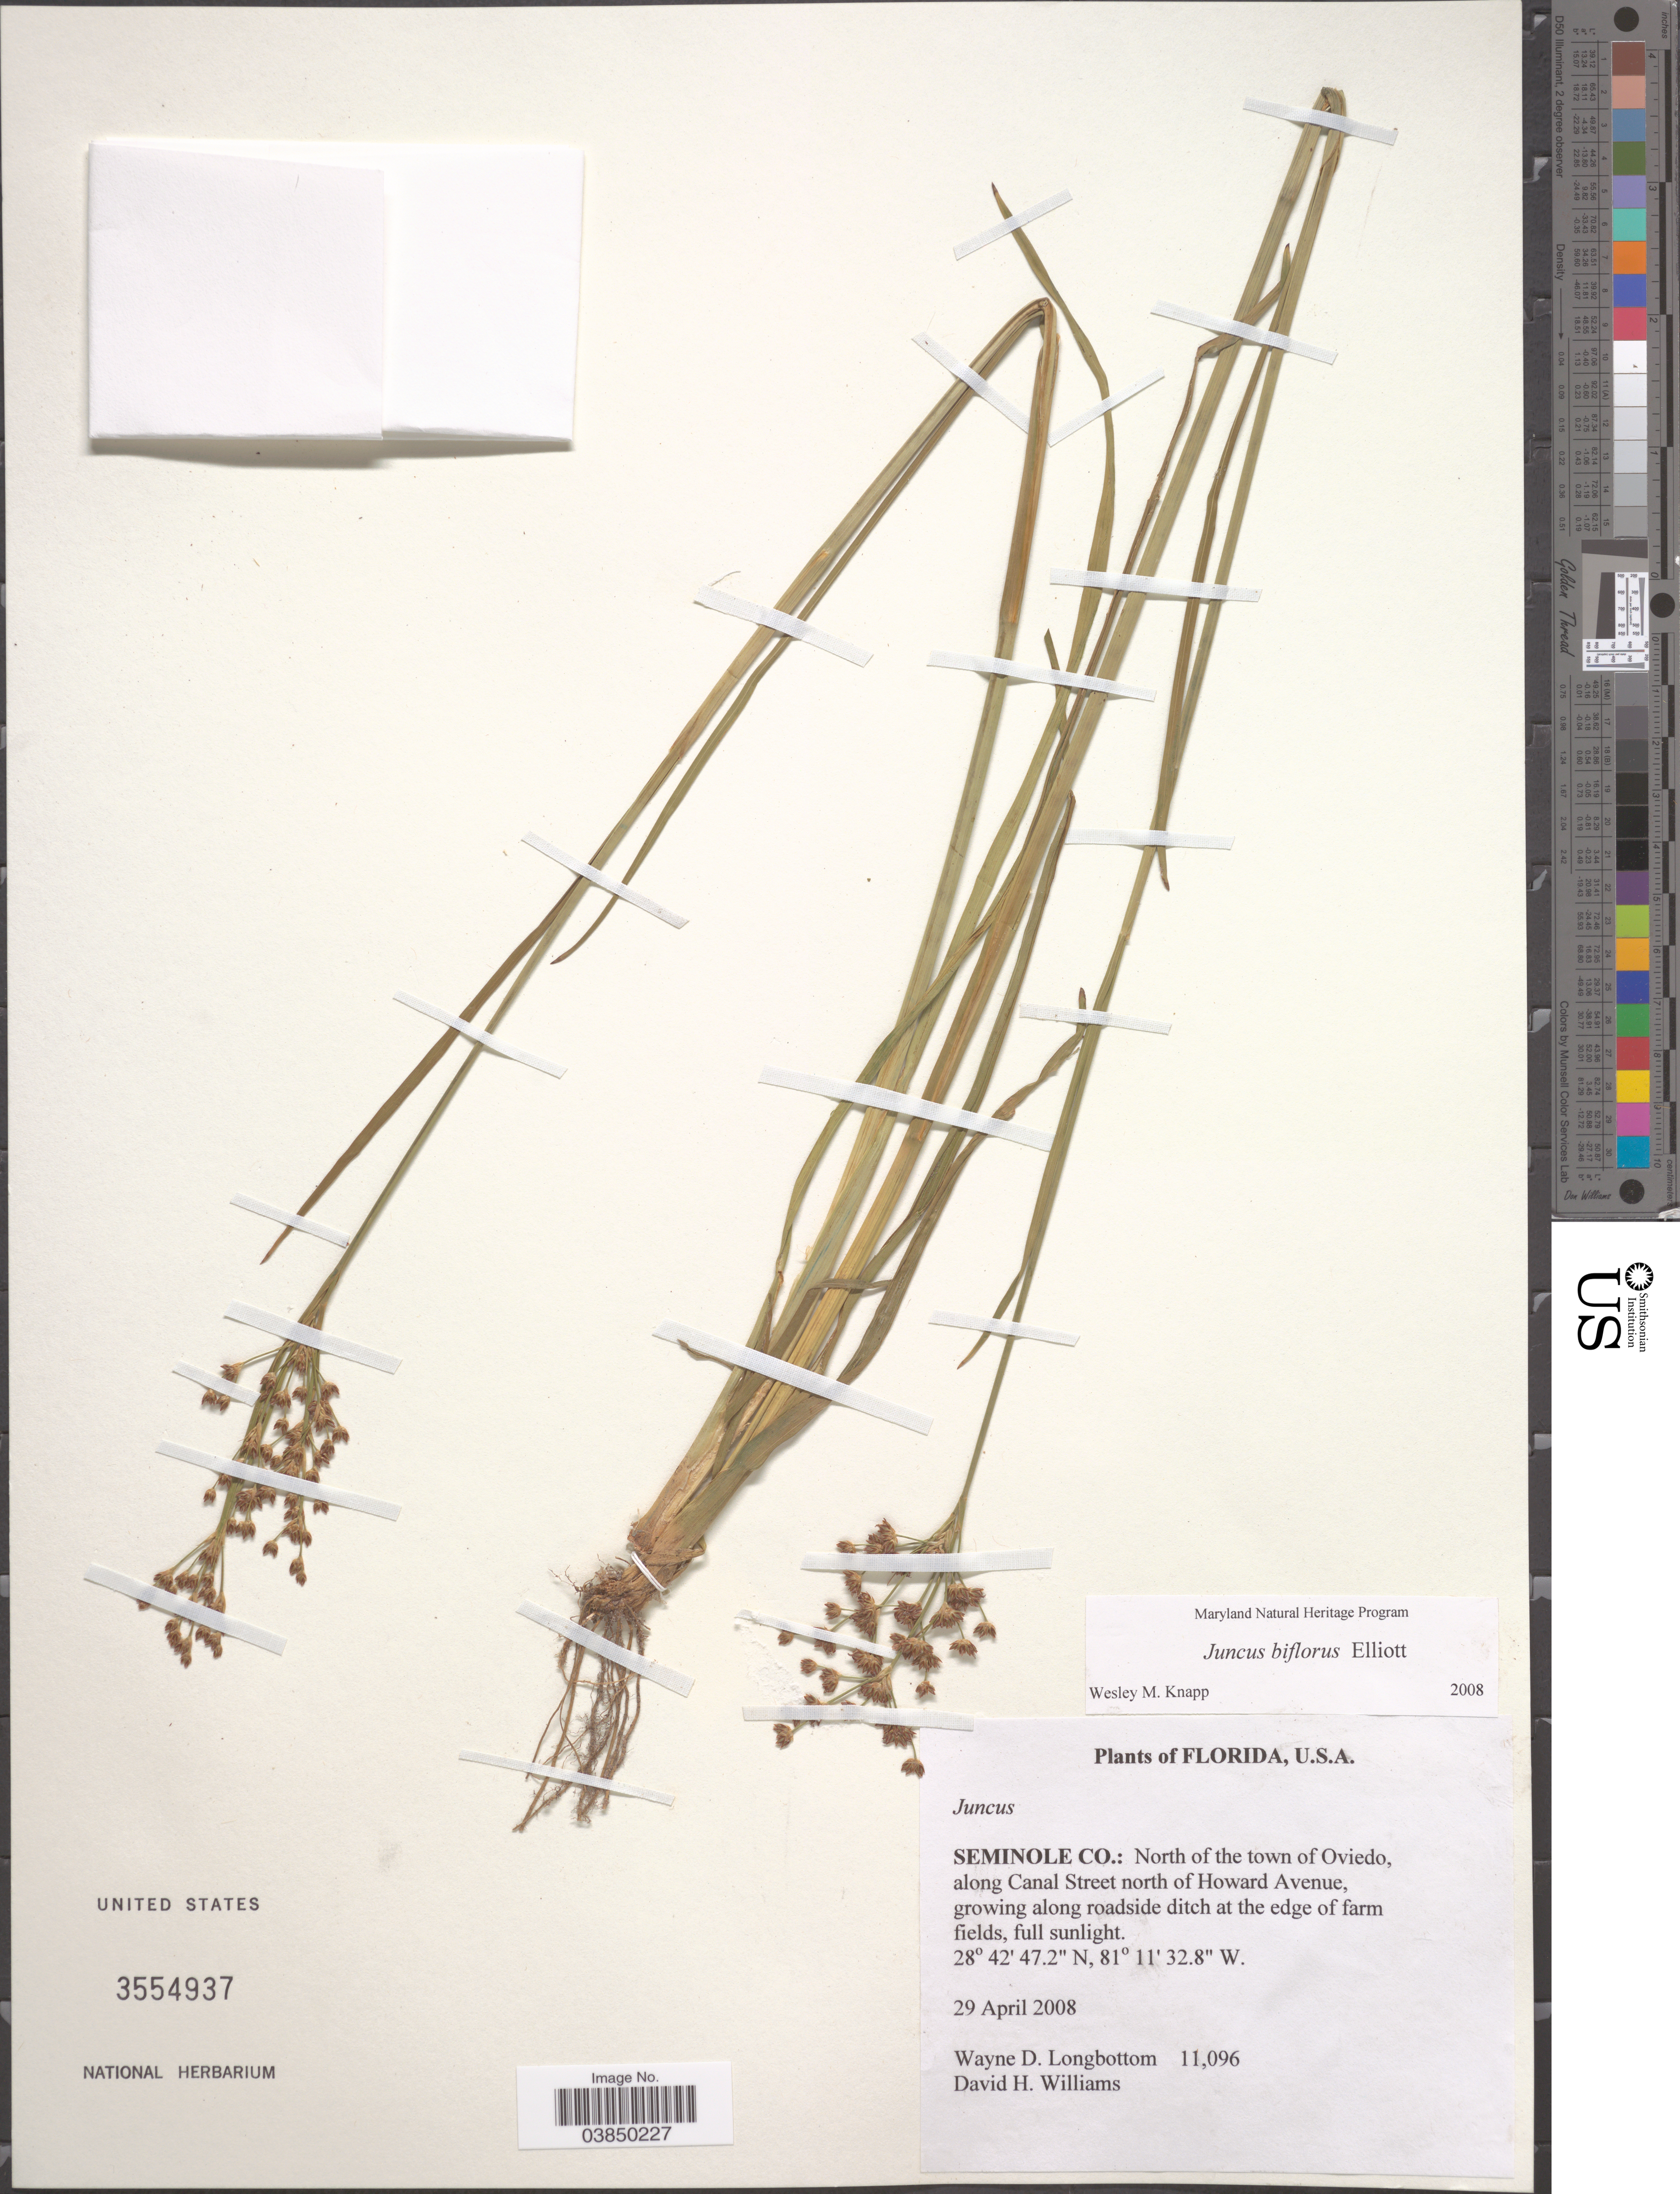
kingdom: Plantae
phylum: Tracheophyta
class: Liliopsida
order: Poales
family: Juncaceae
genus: Juncus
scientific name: Juncus biflorus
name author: Ell.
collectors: W. D. Longbottom & D. E. Williams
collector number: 11096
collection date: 2008-04-29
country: United States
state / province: Florida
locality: Seminole Co.: North of the town of Oviedo, along Canal Street north of Howard Avenue, growing along roadside ditch at the edge of farm fields.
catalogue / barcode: US 3554937